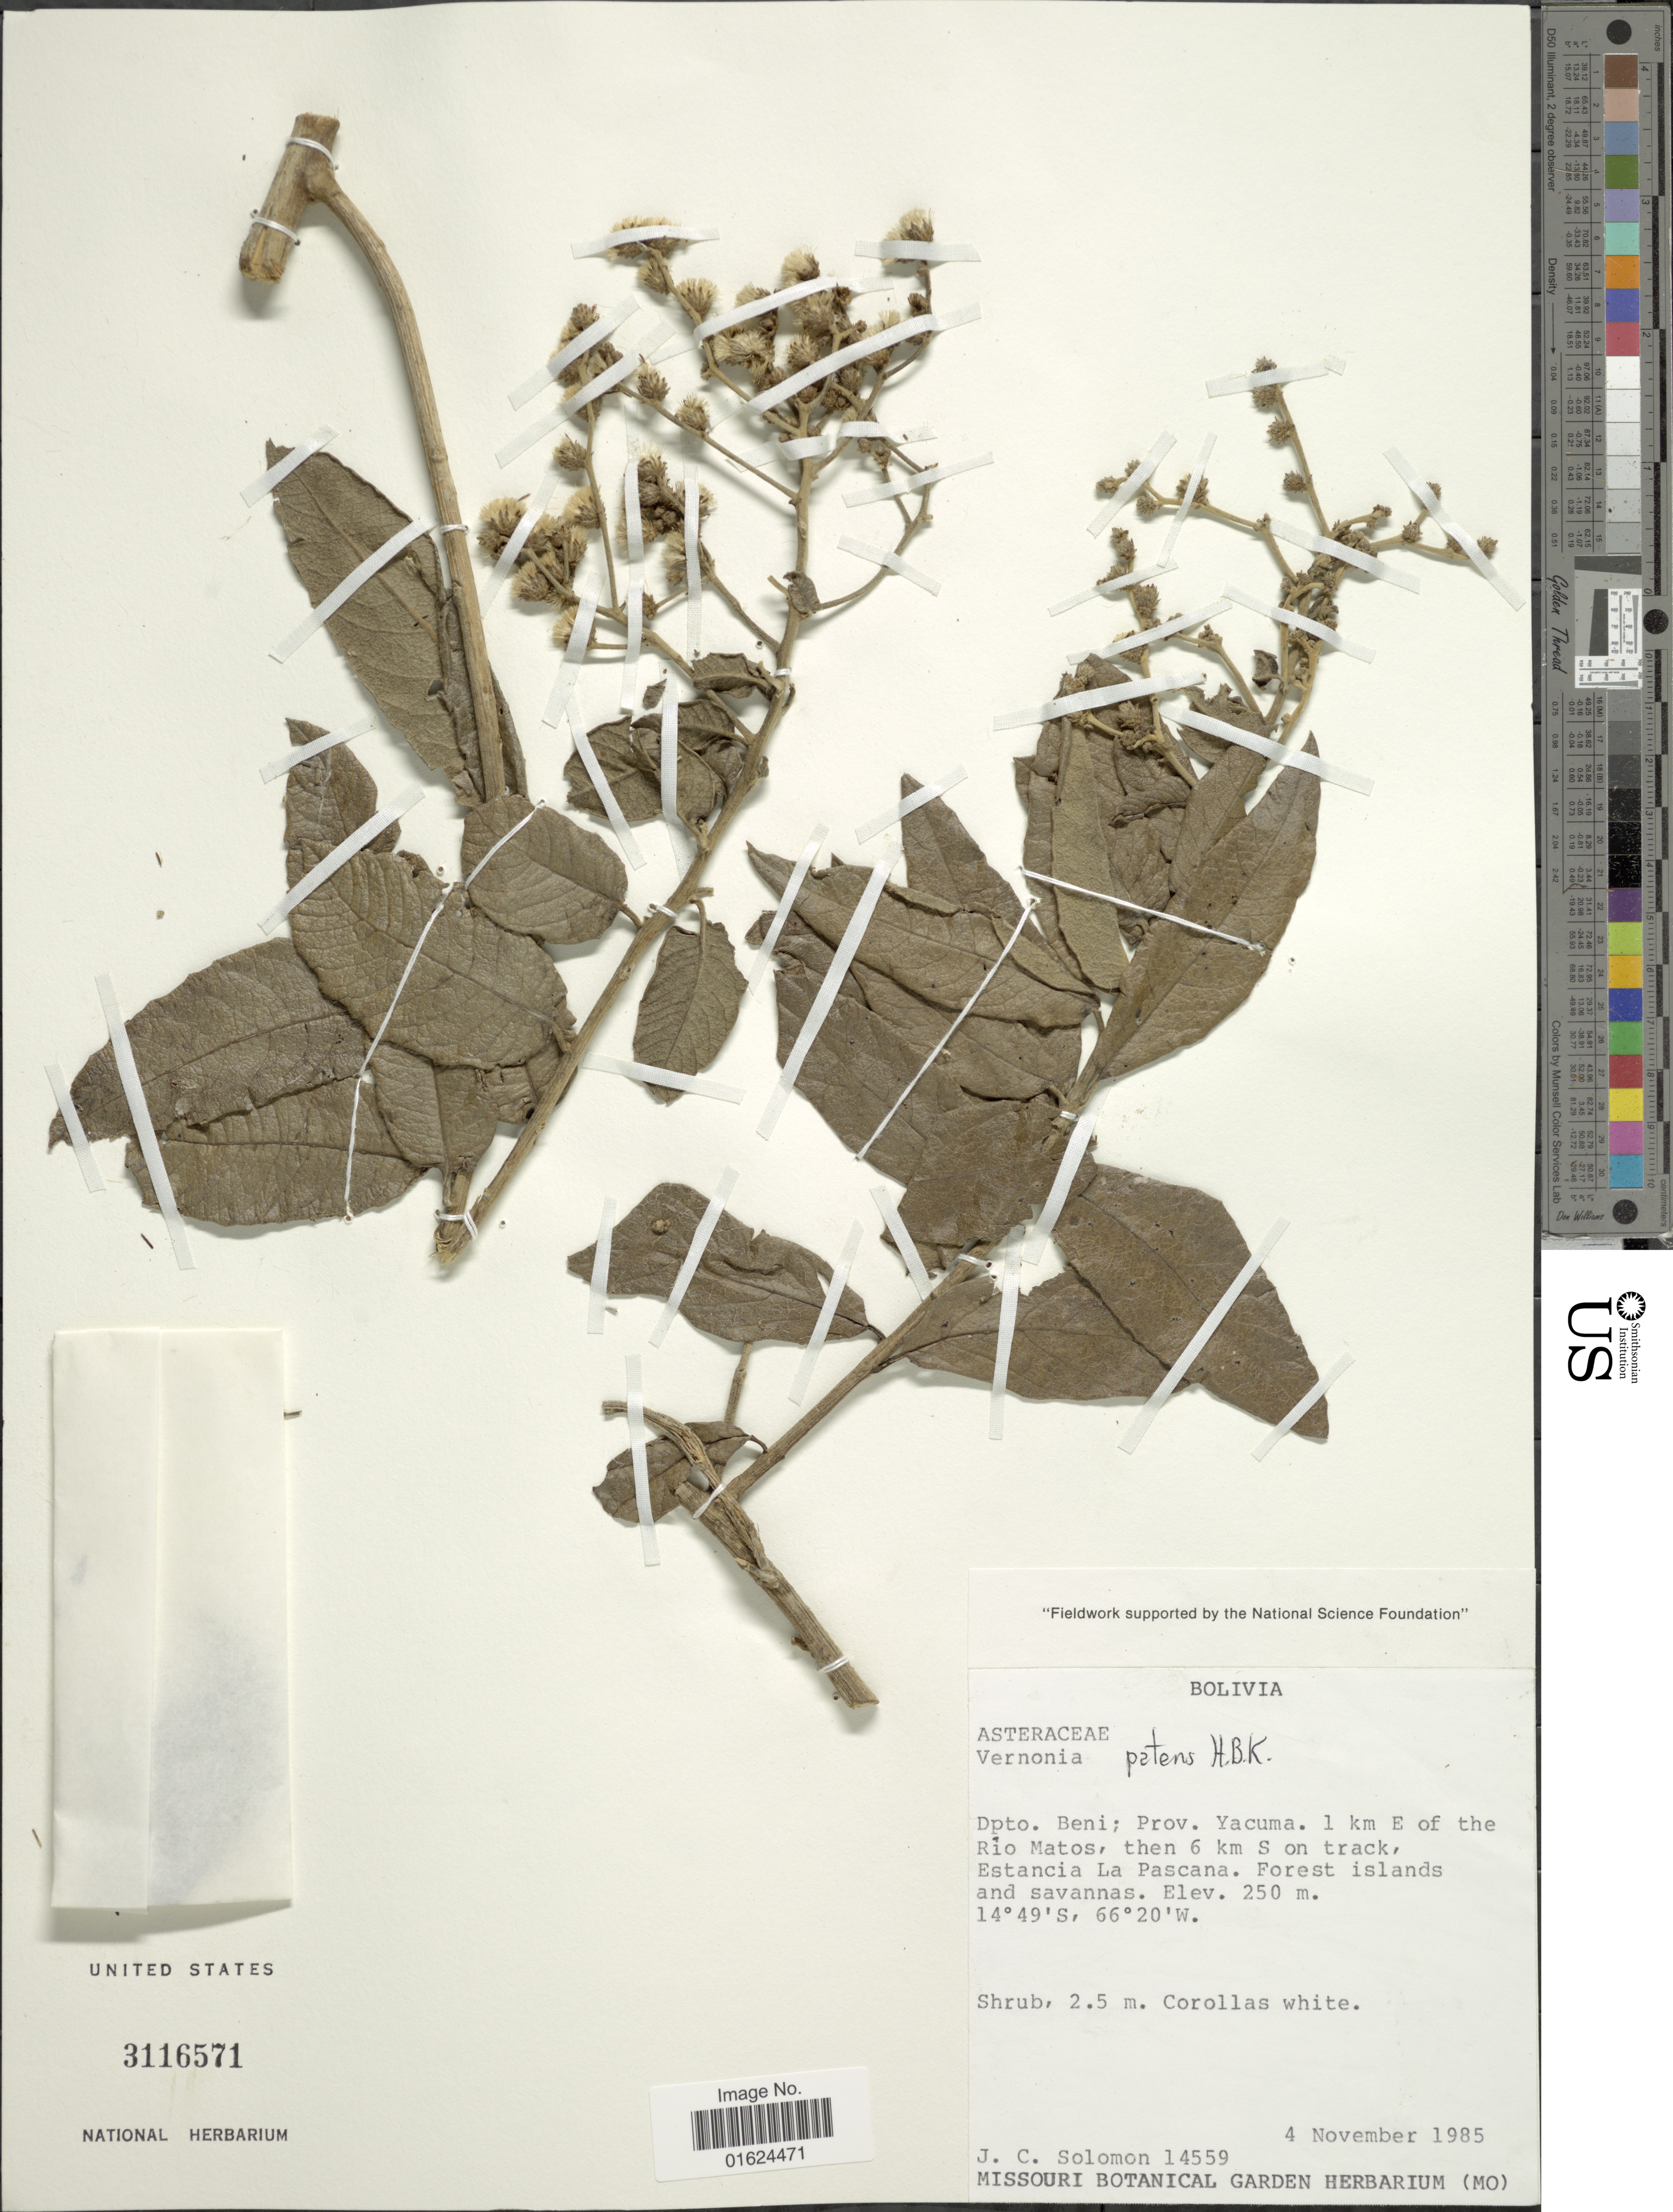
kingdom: Plantae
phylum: Tracheophyta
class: Magnoliopsida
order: Asterales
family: Asteraceae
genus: Vernonanthura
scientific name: Vernonanthura patens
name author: (Kunth) H. Rob.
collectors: J. C. Solomon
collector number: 14559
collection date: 1985-11-04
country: Bolivia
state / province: Beni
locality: Dpto. Beni; Prov. Yacuma. 1 km E of the Rio Matos, then 6 km S on track, Estancia La Pascana. Forest islands and savannas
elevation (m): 250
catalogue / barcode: US 3116571